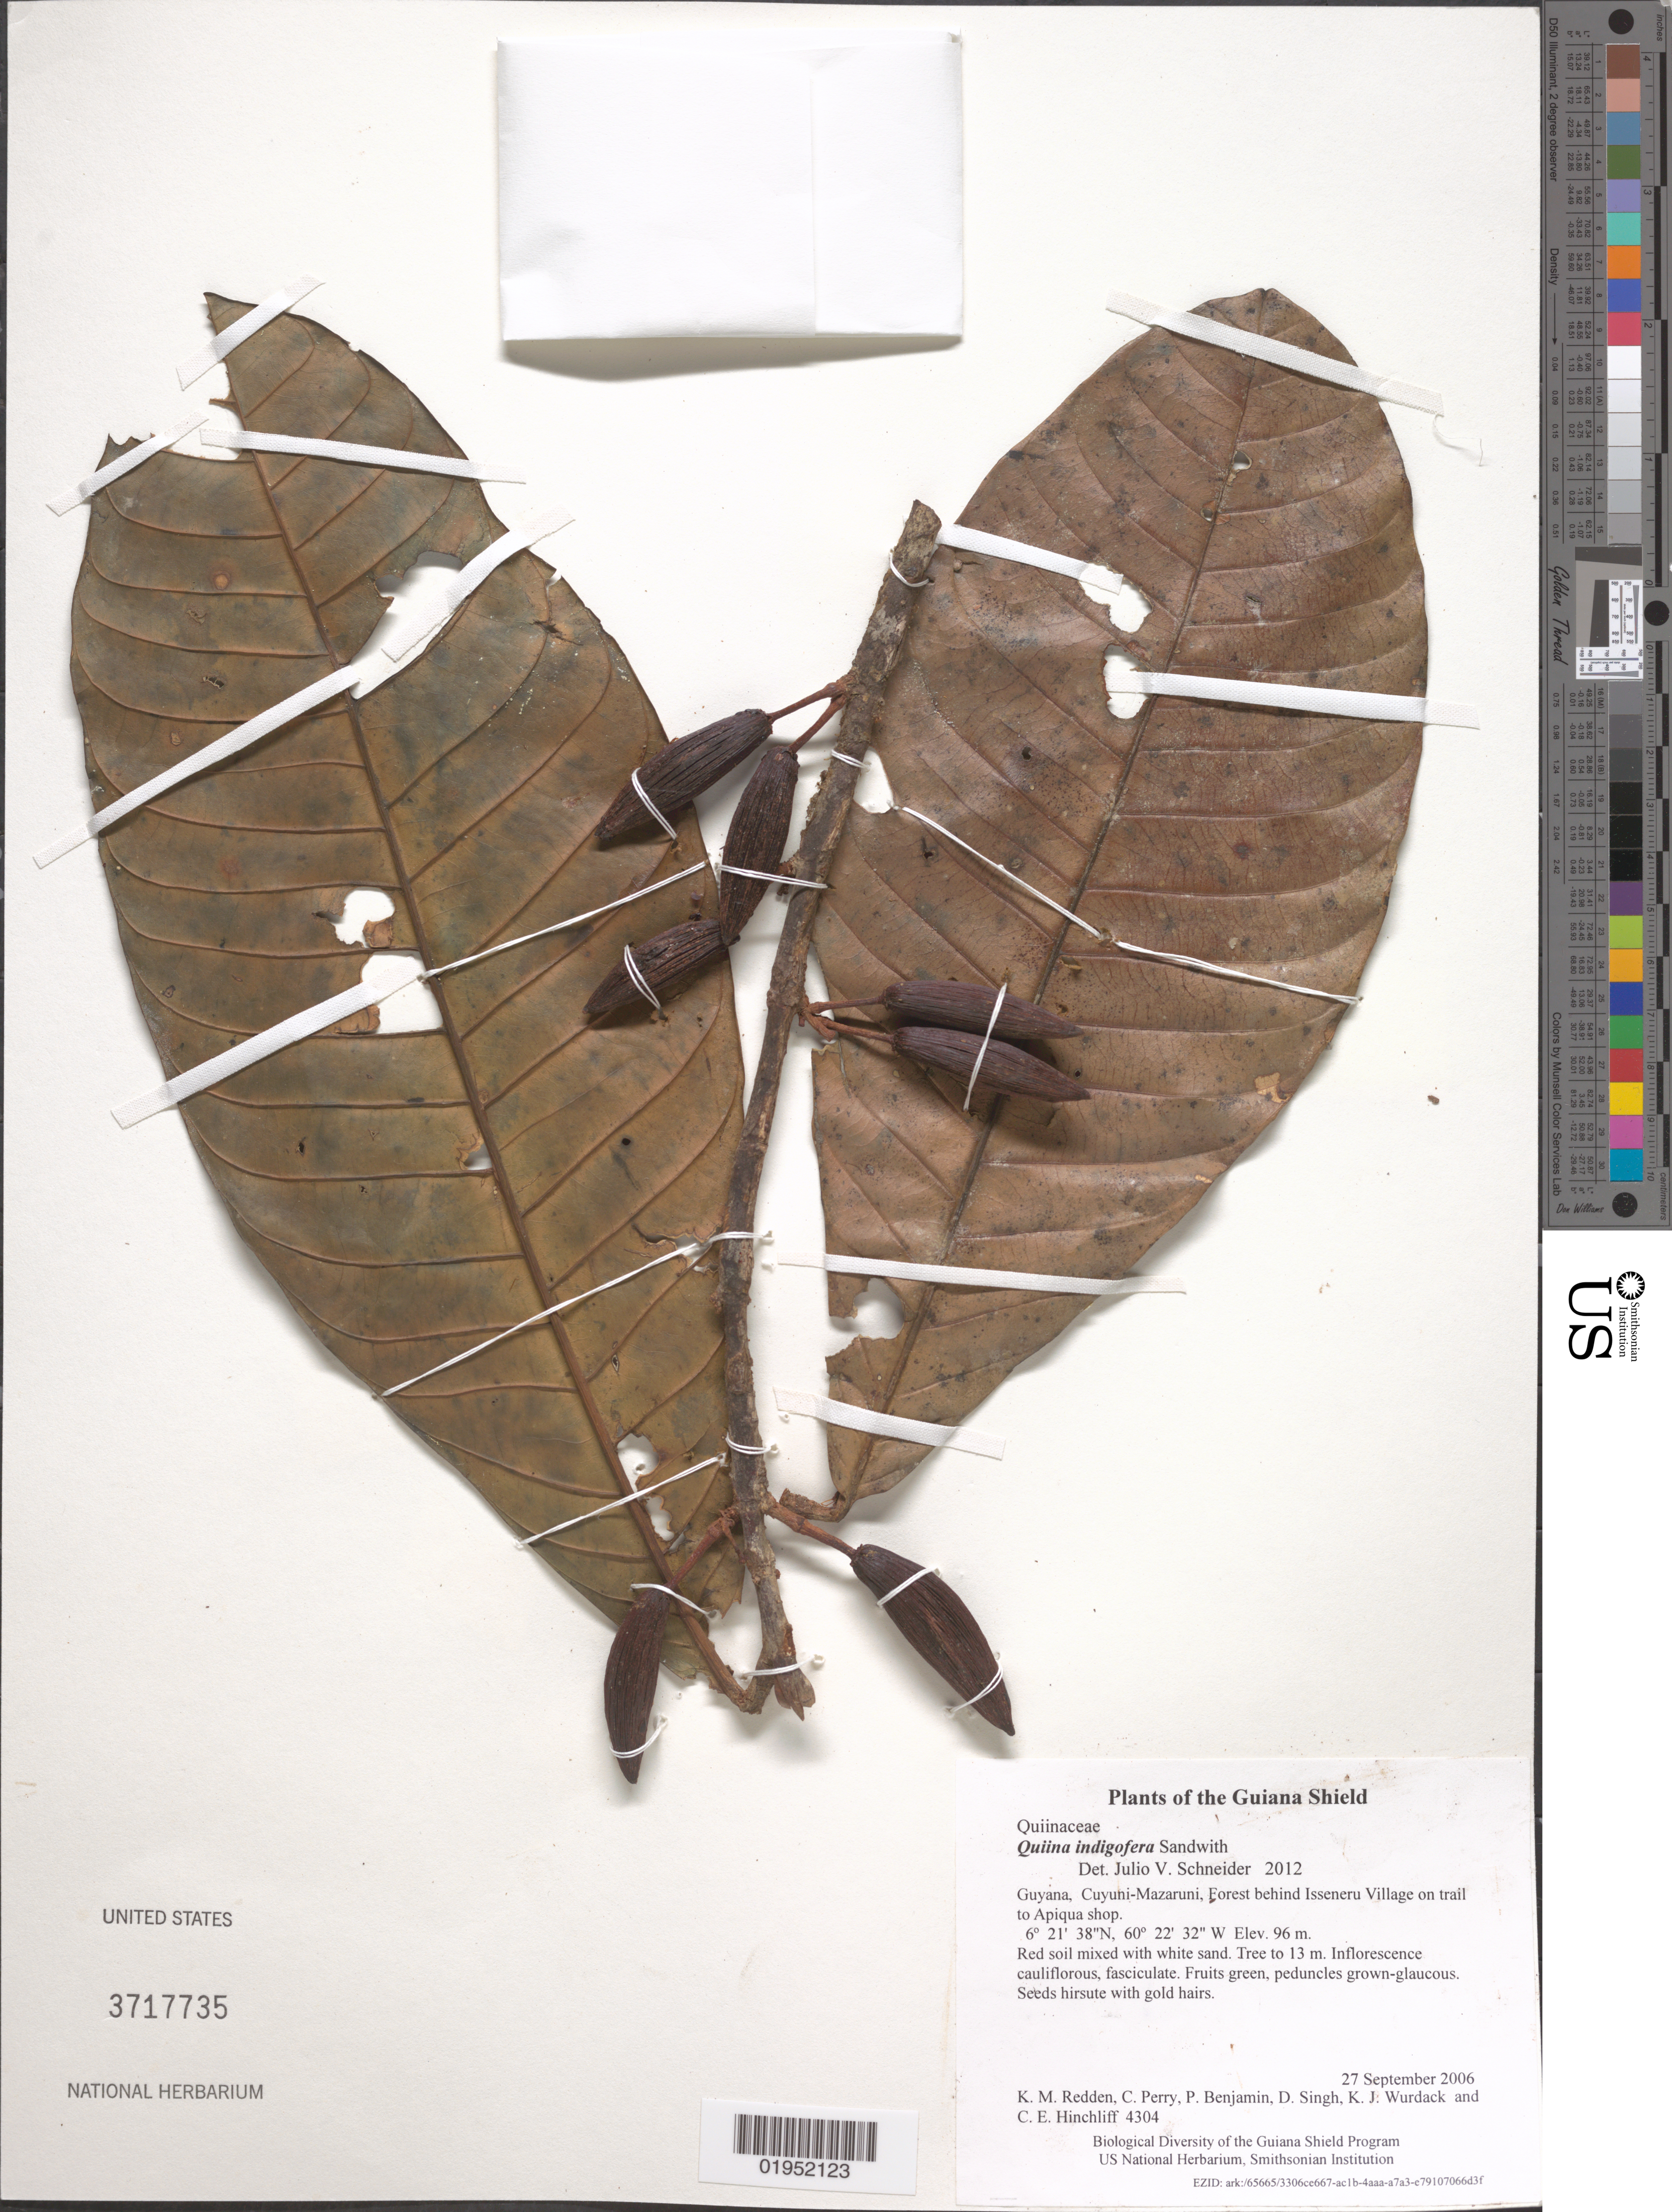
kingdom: Plantae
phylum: Tracheophyta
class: Magnoliopsida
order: Malpighiales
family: Quiinaceae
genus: Quiina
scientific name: Quiina indigofera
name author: Sandwith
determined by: Schneider, J. V.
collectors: K. M. Redden, C. Perry, P. Benjamin, D. Singh, K. Wurdack & C. E. Hinchliff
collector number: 4304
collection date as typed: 27 September 2006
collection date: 2006-09-27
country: Guyana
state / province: Cuyuni-Mazaruni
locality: Forest behind Isseneru Village on trail to Apiqua shop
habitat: Red soil mixed with white sand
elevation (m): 96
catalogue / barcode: US 3717735